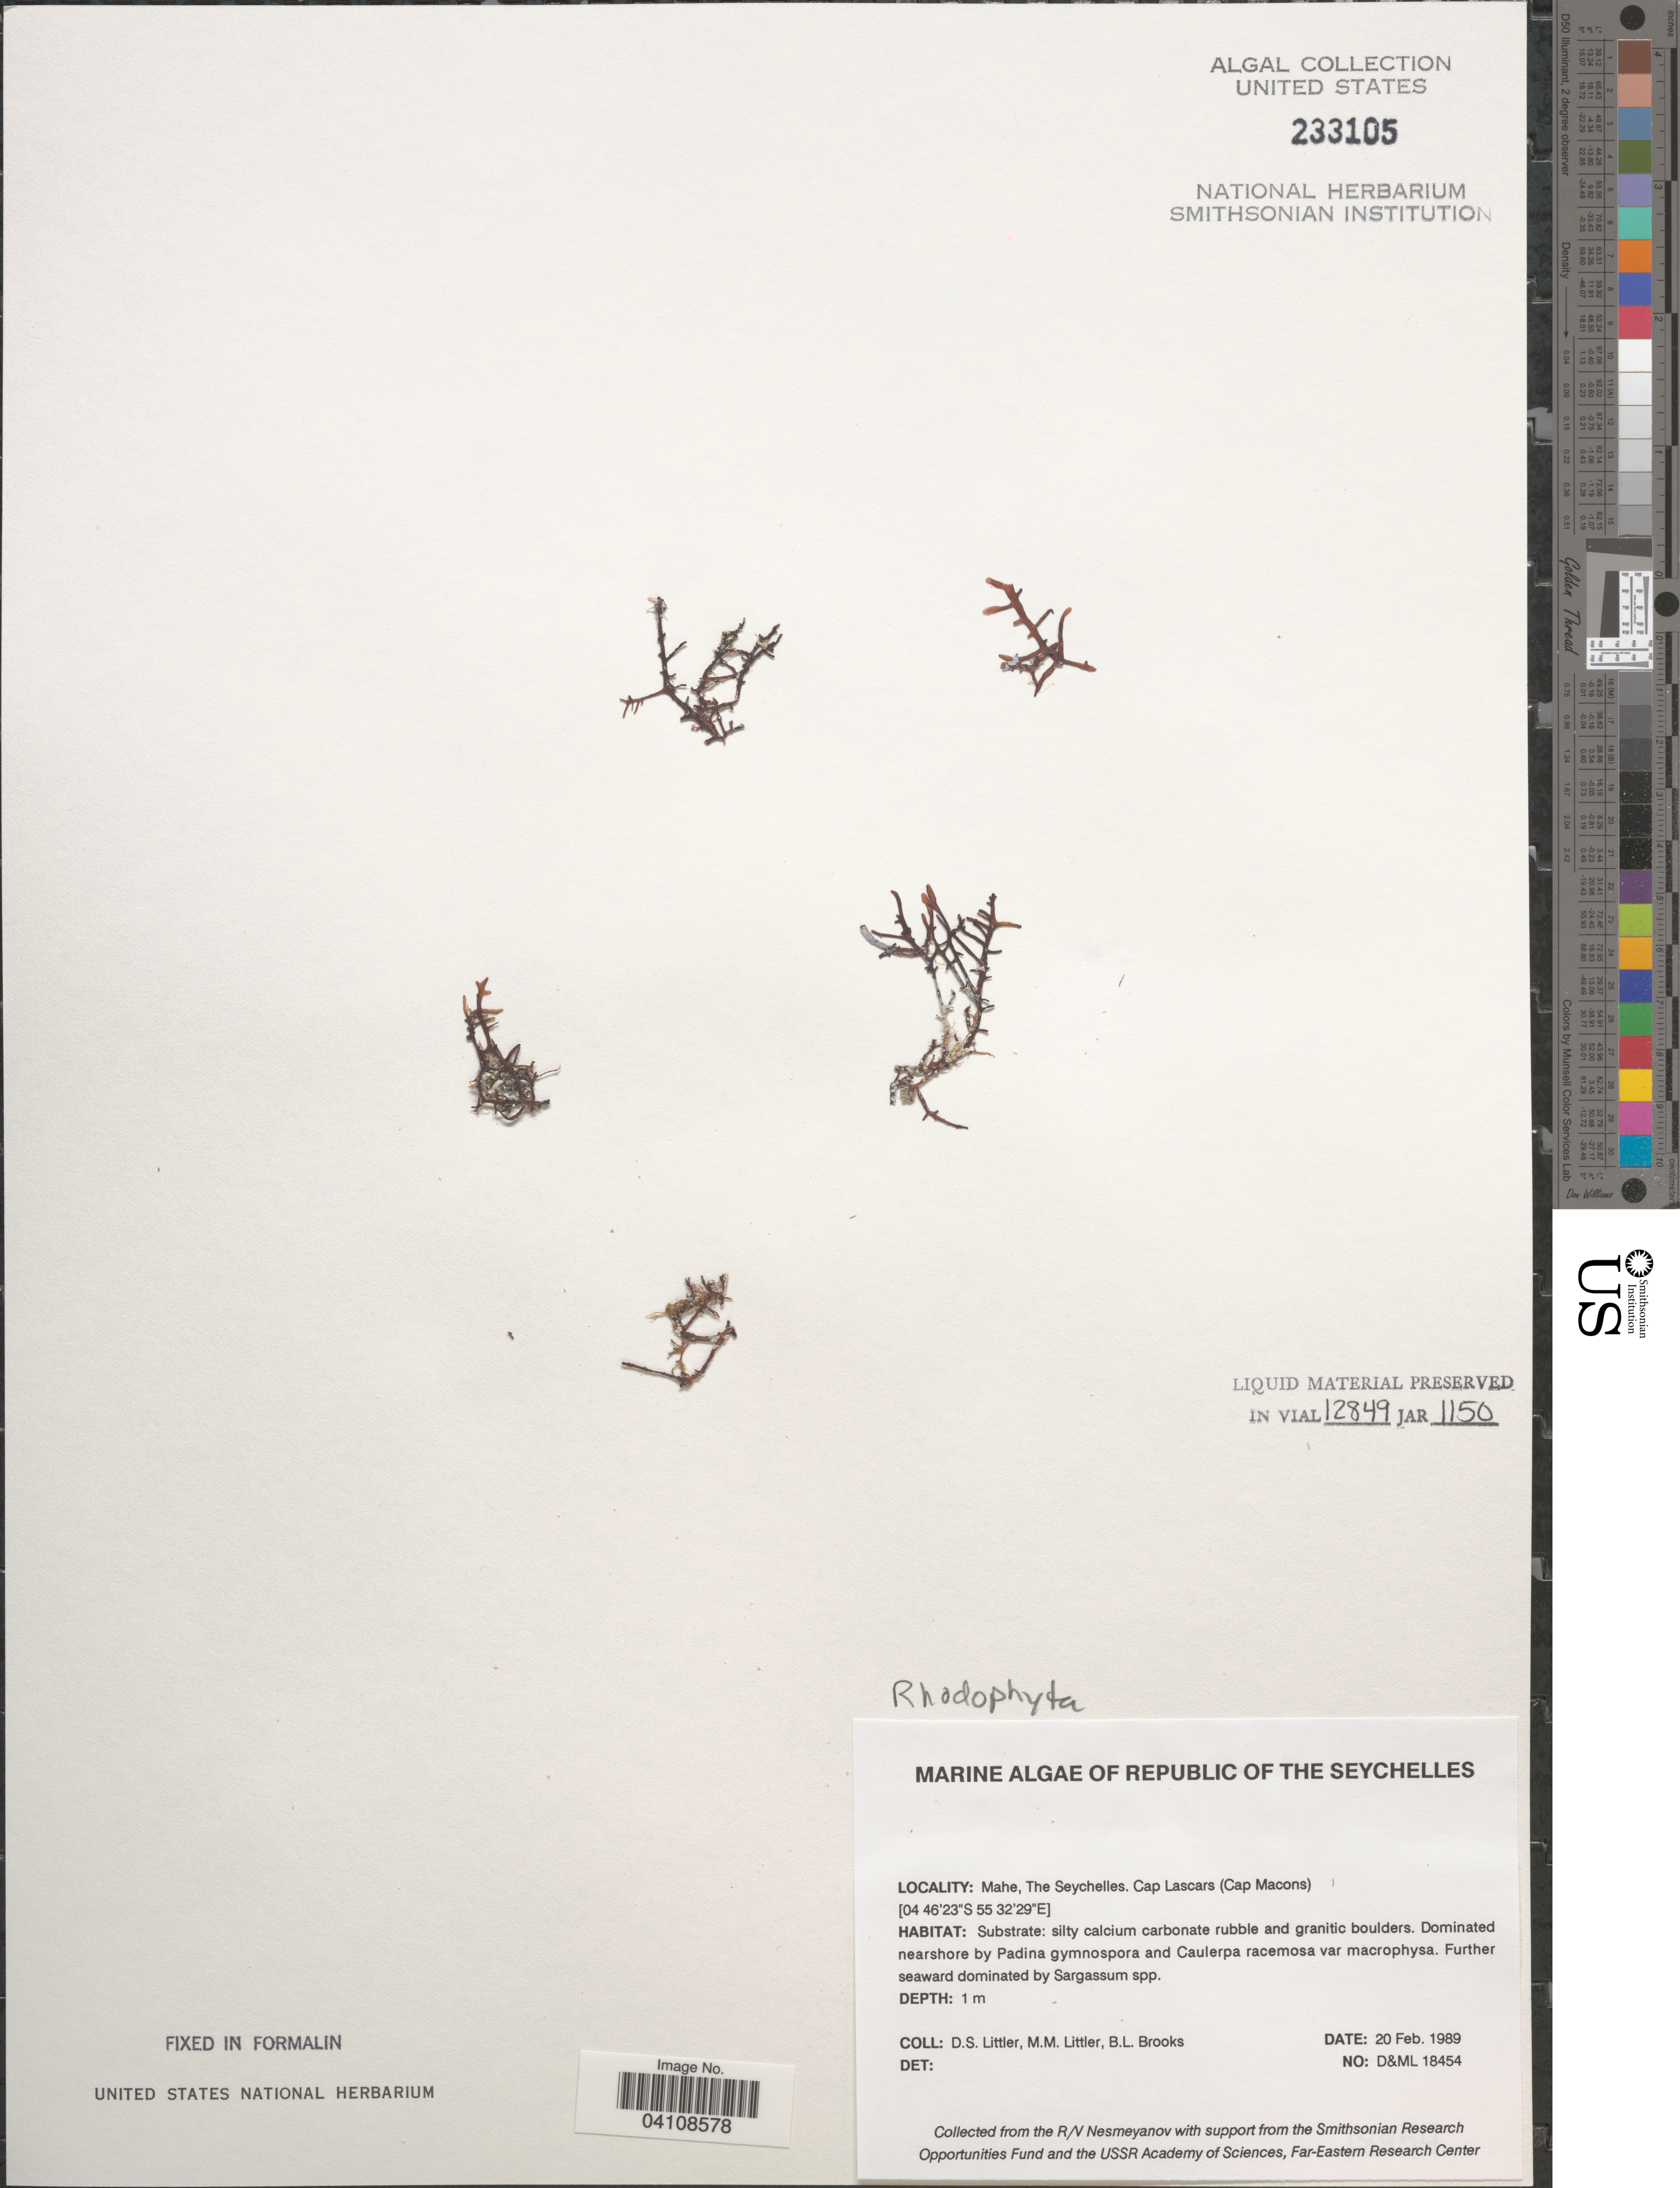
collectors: D. S. Littler & B. Brooks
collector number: D&ML18454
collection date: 1989-02-20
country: Seychelles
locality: Republic of The Seychelles. Mahe. Cap Lascars (Cap Macons).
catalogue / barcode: US 233105